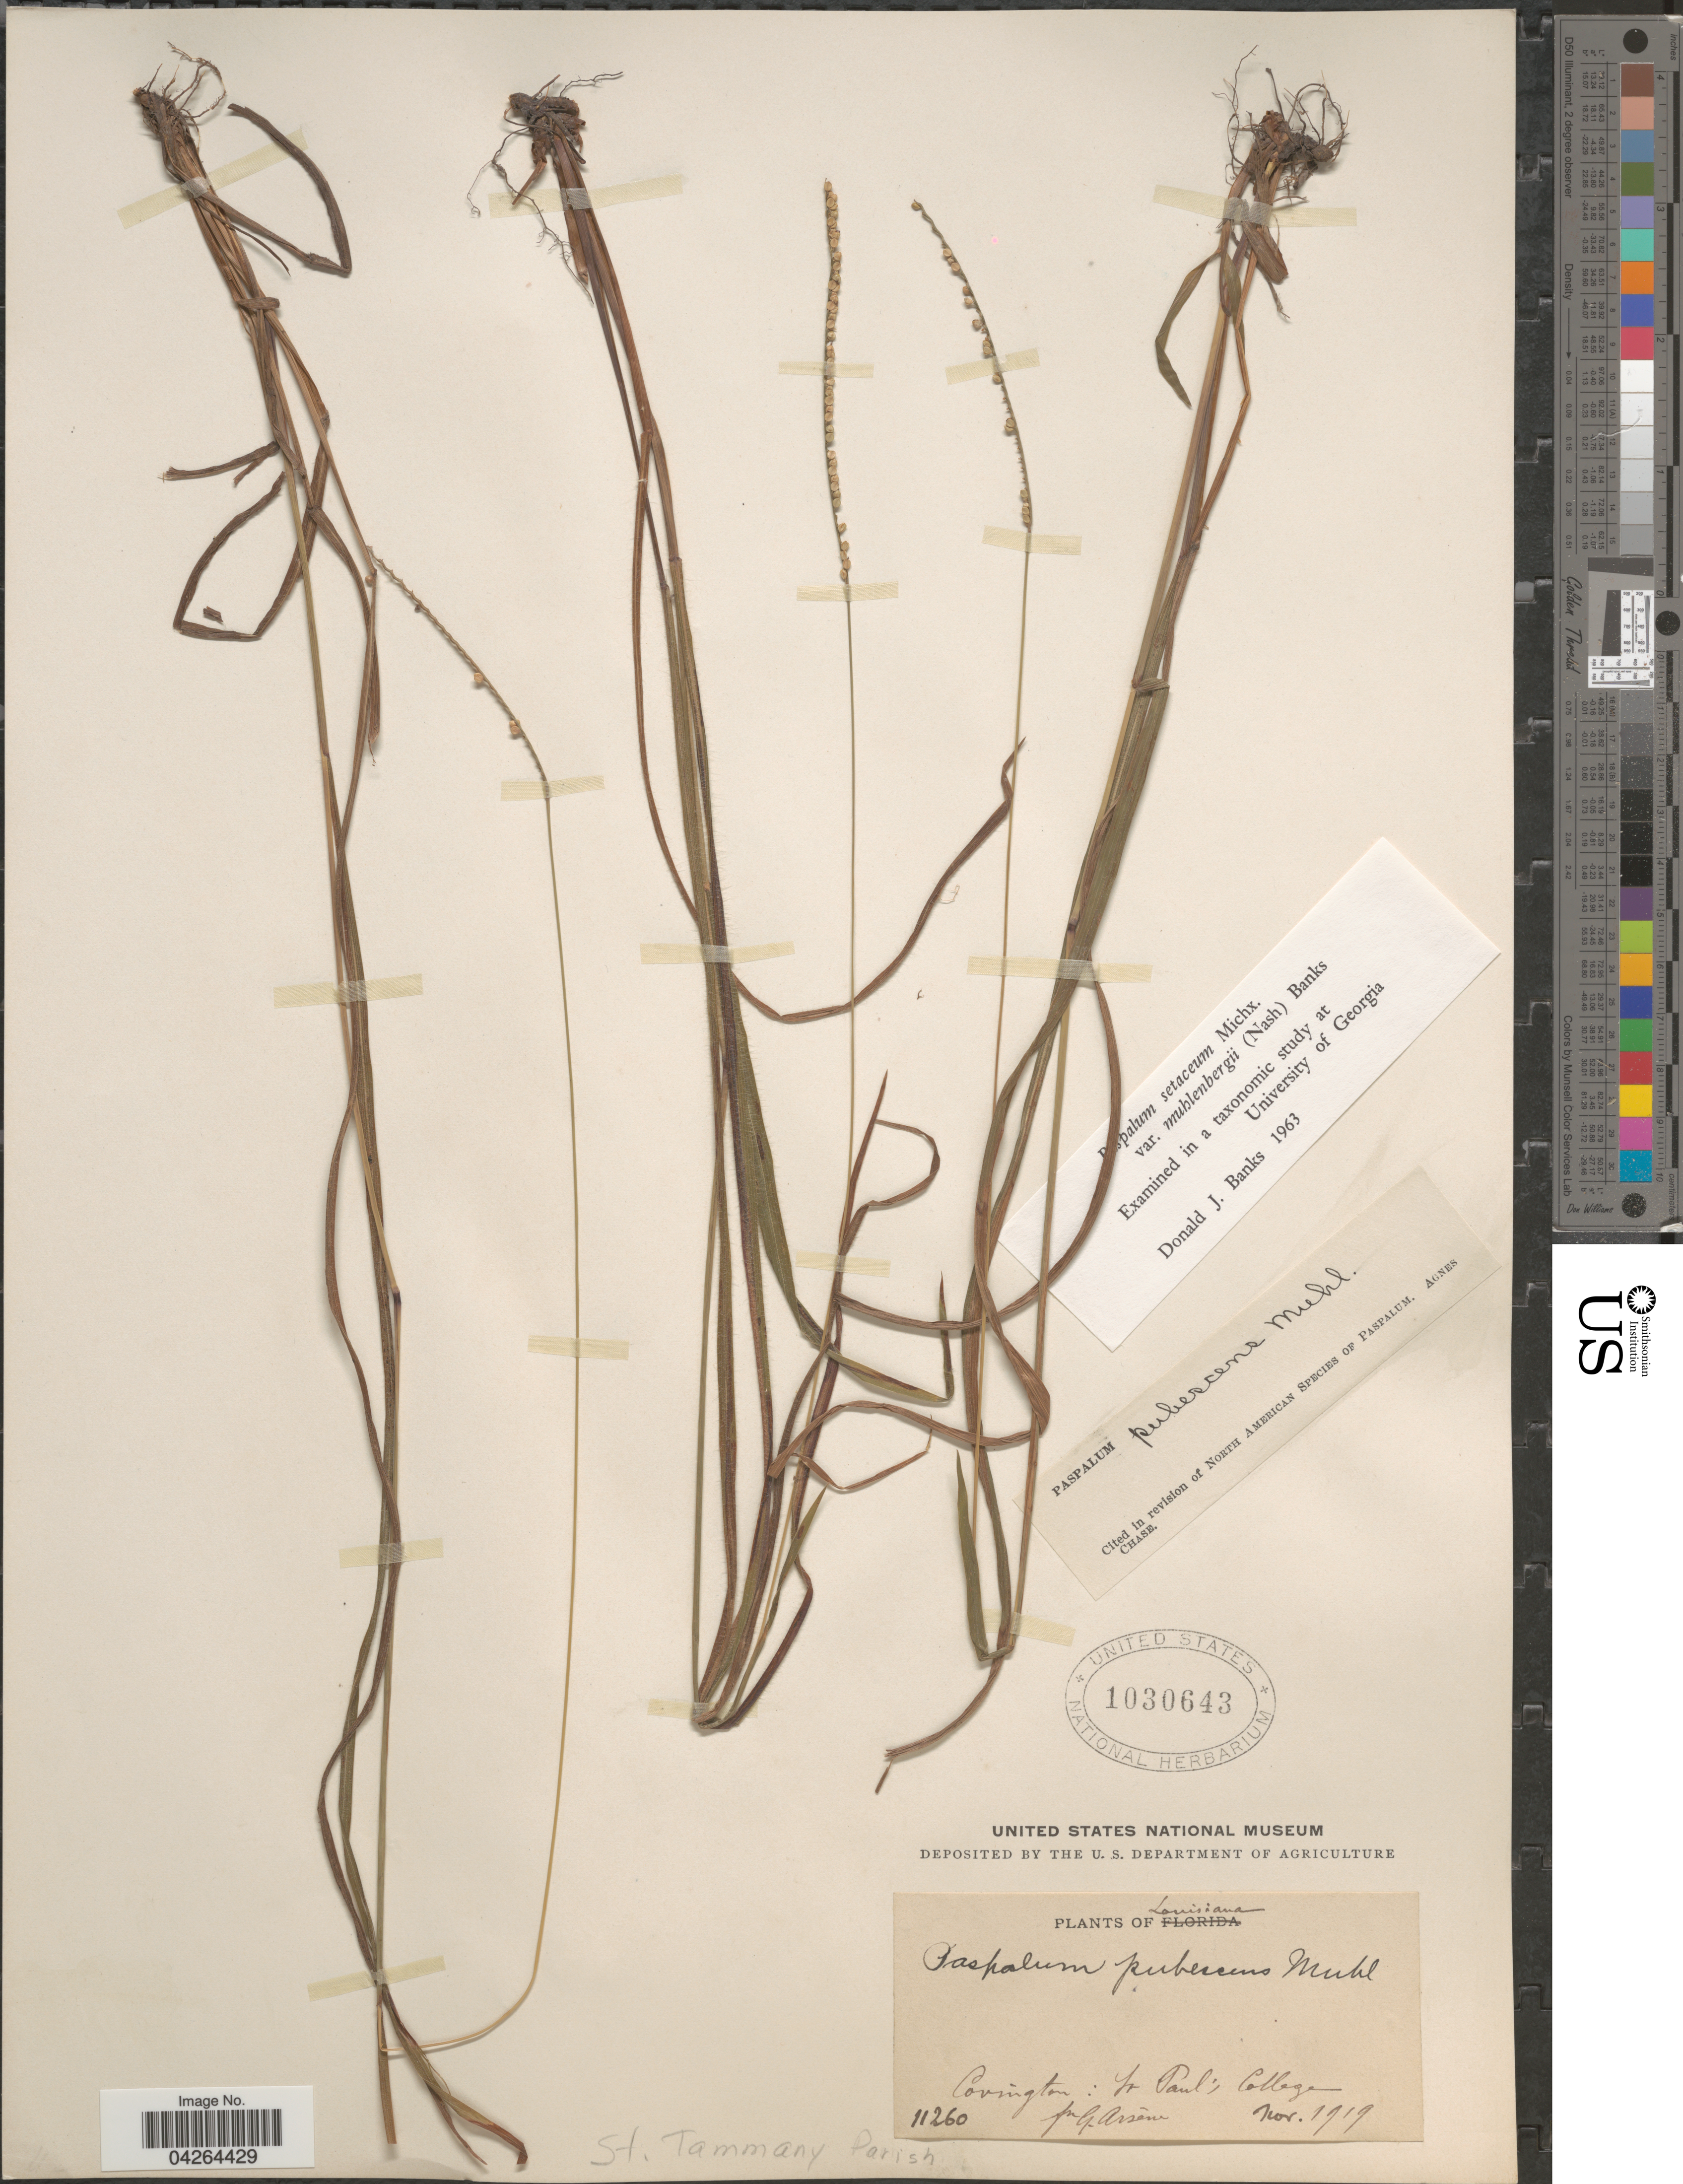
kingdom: Plantae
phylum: Tracheophyta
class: Liliopsida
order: Poales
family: Poaceae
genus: Paspalum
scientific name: Paspalum setaceum var. muhlenbergii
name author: (Nash) D.J. Banks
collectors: Bro. G. Arsène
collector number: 11260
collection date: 1919-11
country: United States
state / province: Louisiana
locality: Covington: St Paul's College. St. Tammany Parish.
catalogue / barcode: US 1030643